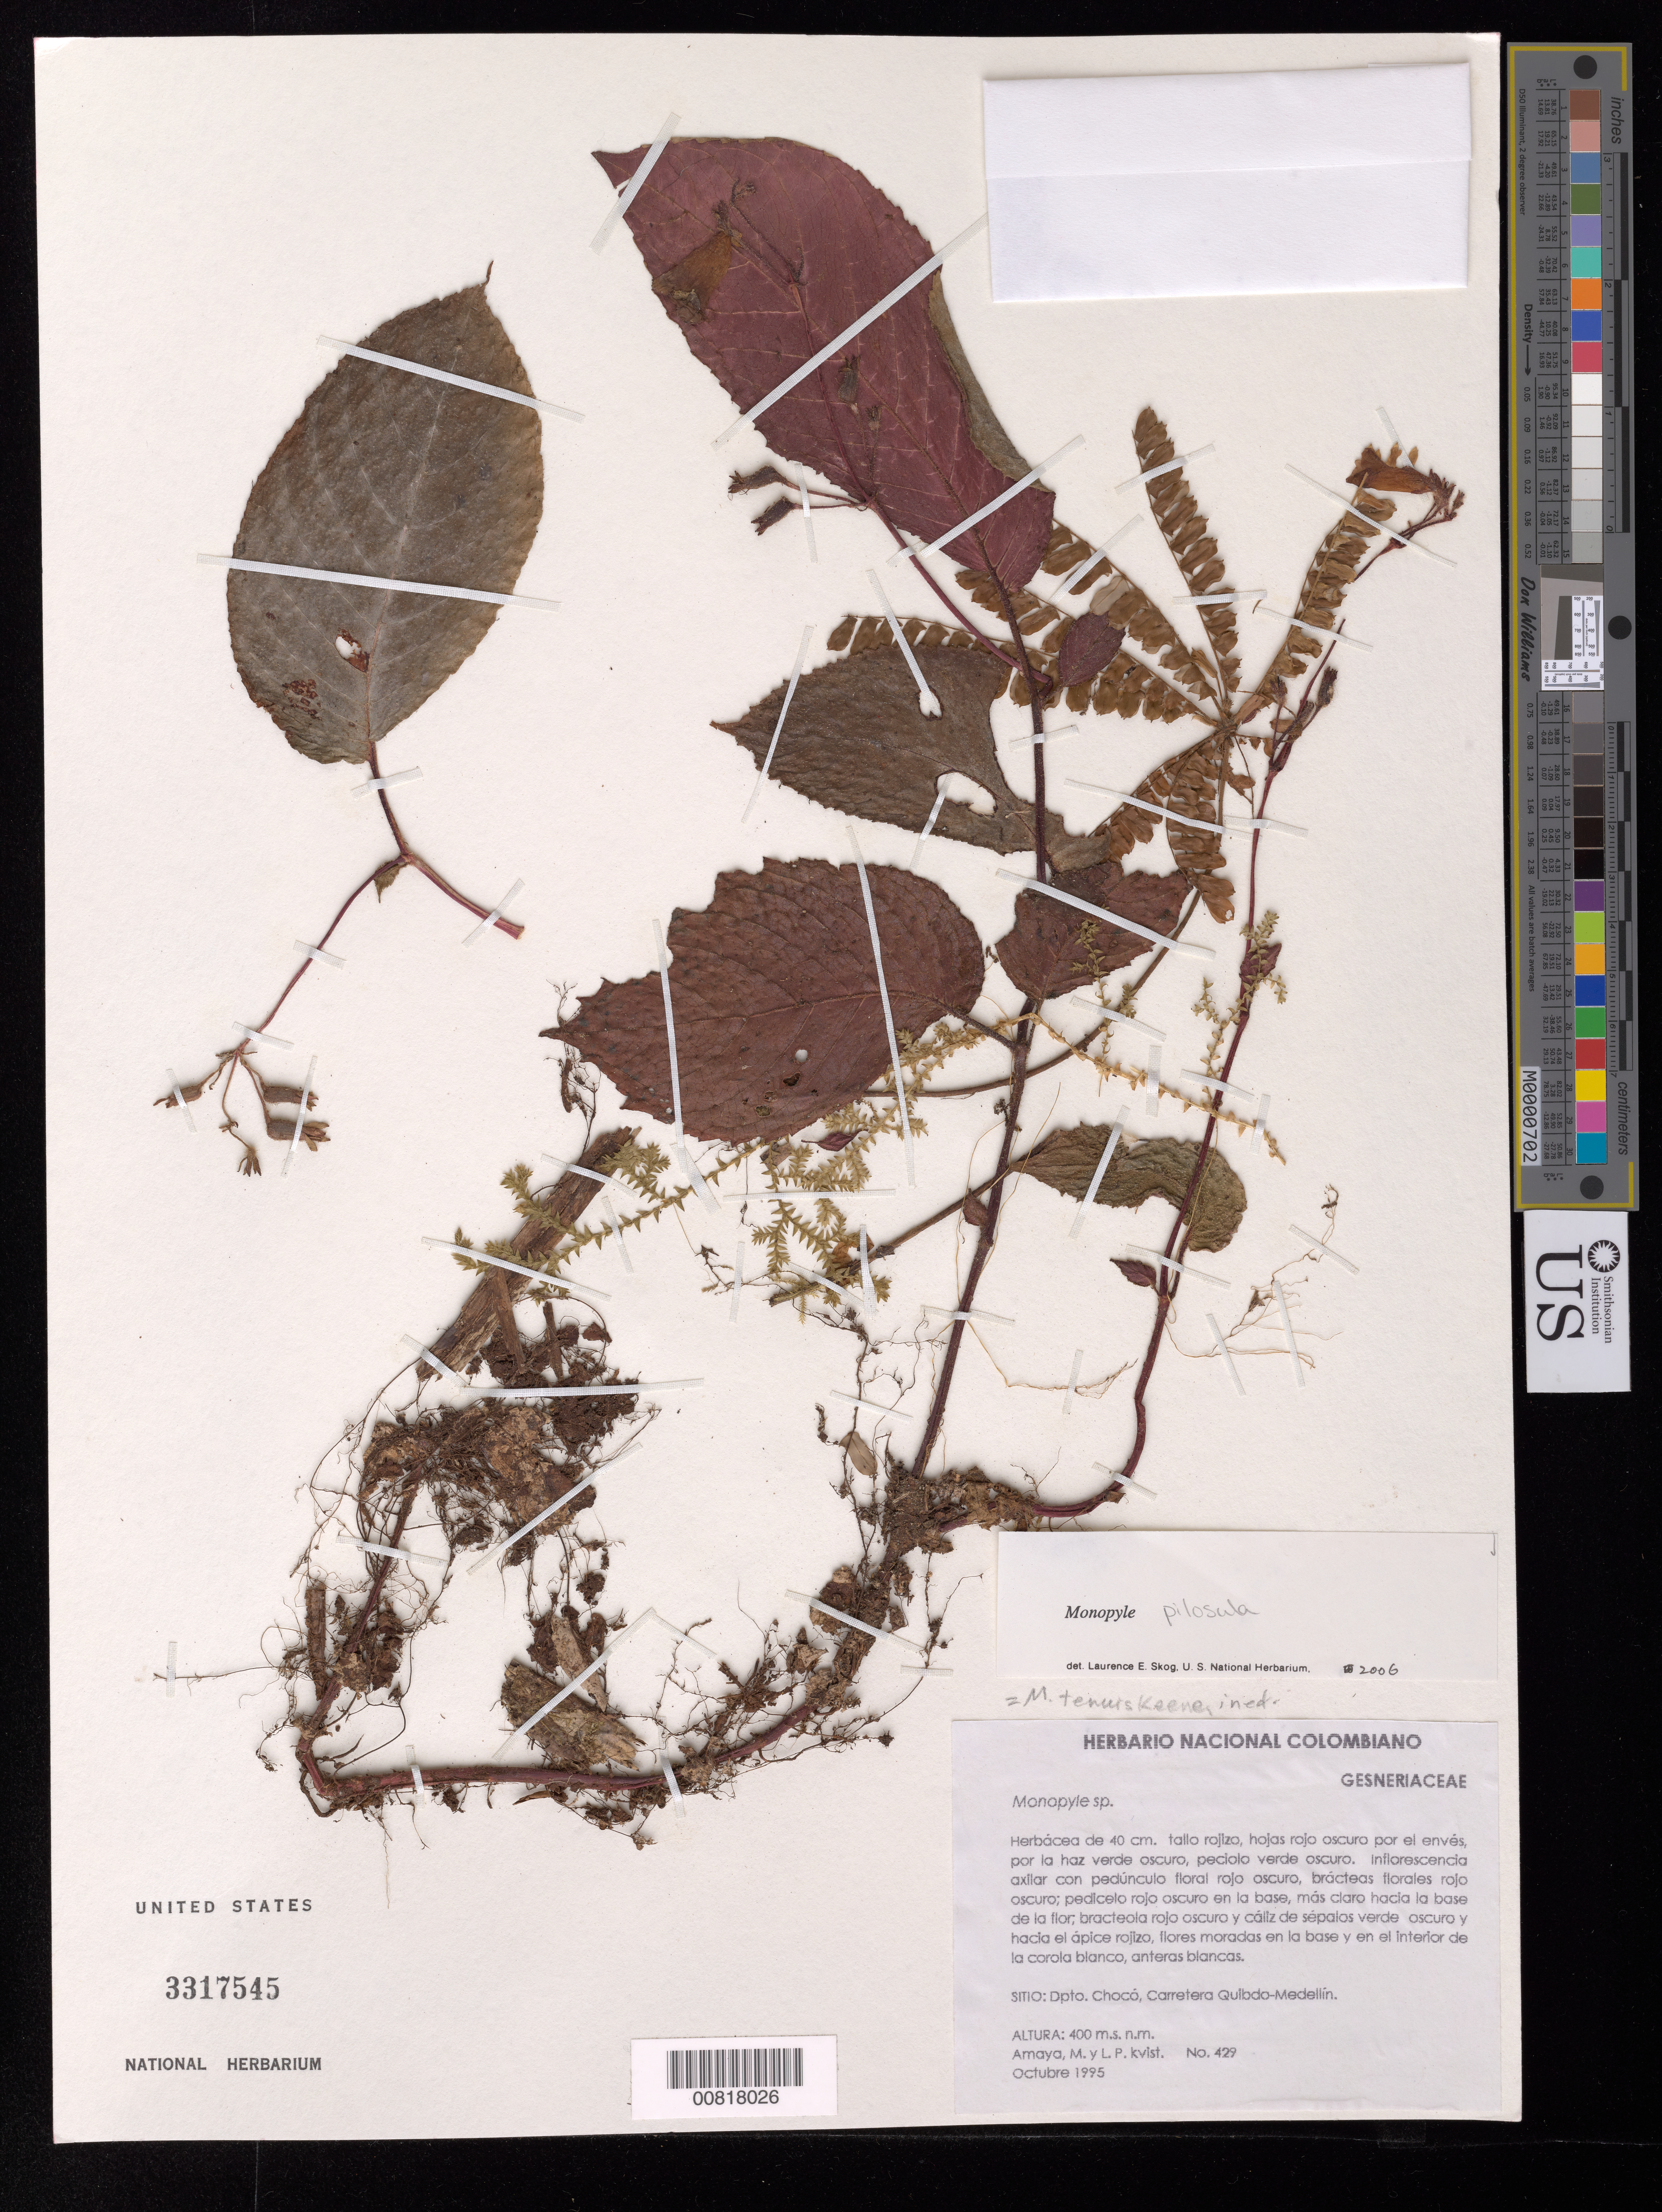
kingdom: Plantae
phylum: Tracheophyta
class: Magnoliopsida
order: Lamiales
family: Gesneriaceae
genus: Monopyle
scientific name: Monopyle sp.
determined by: Skog, Laurence E.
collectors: M. Amaya & L. P. Kvist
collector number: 429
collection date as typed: Oct 1995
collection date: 1995-10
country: Colombia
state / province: Chocó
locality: Carretera Quibdo-Medellín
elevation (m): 400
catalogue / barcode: US 3317545